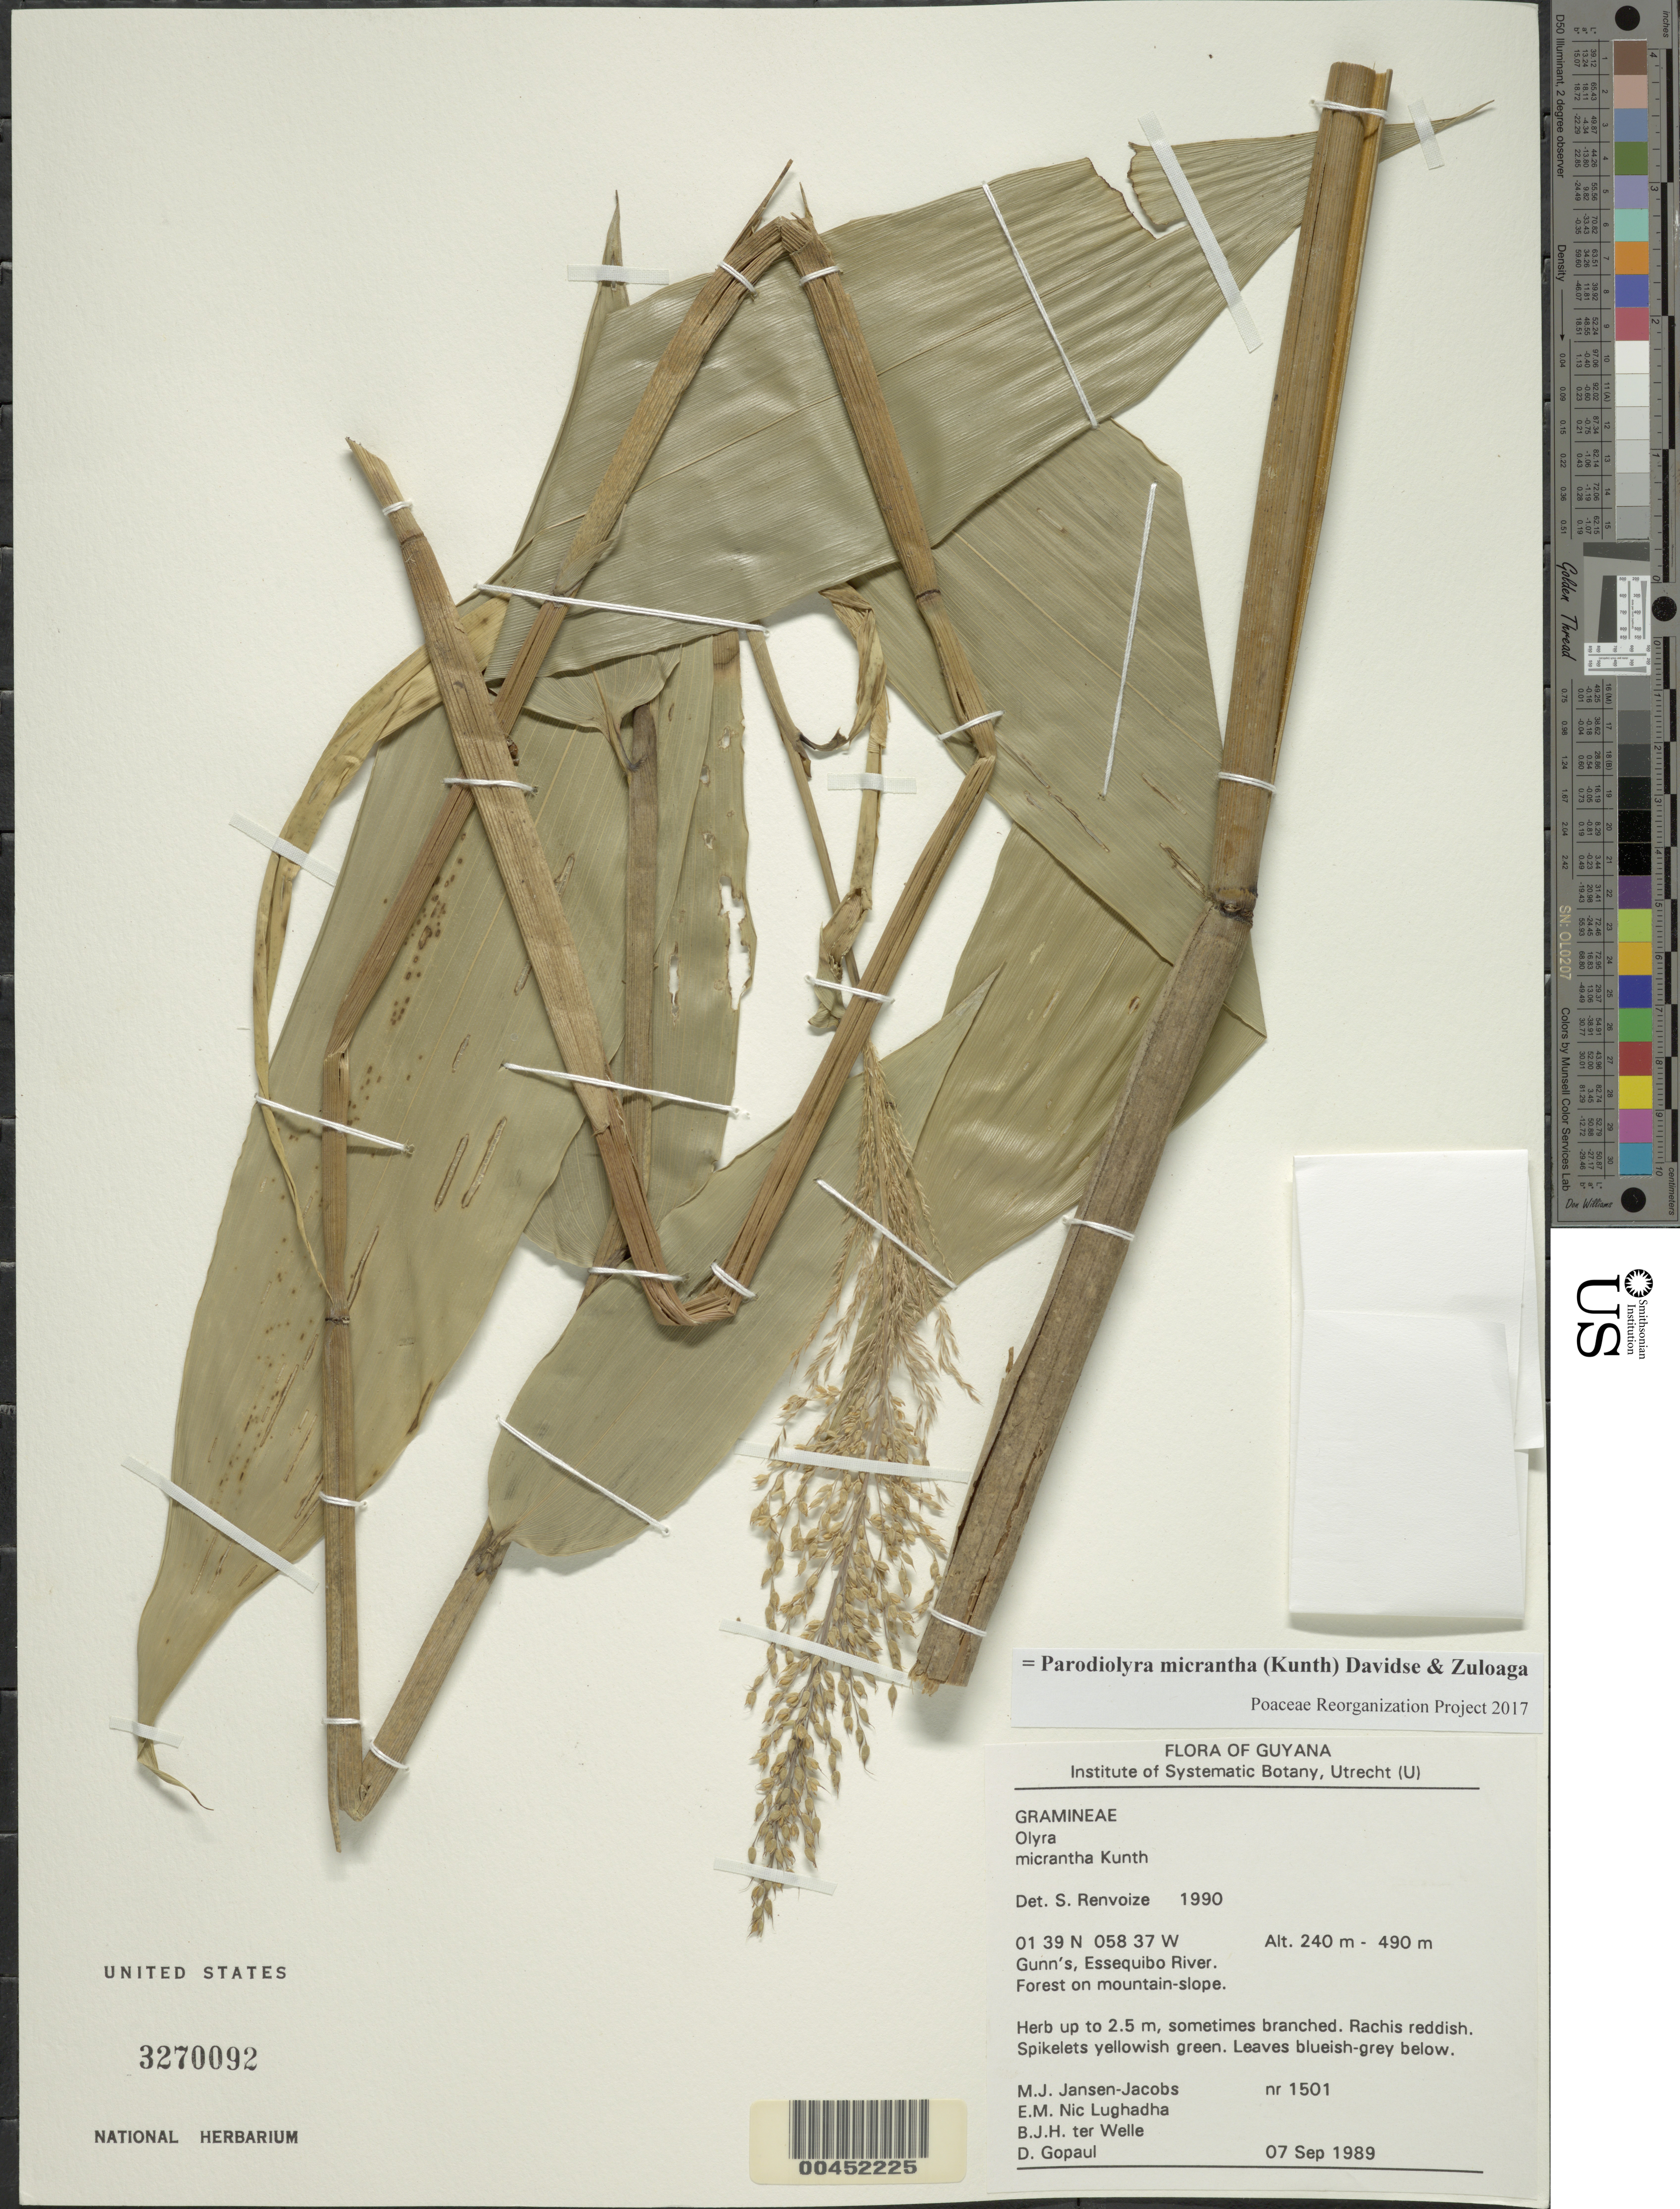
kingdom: Plantae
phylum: Tracheophyta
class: Liliopsida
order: Poales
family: Poaceae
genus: Parodiolyra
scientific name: Parodiolyra micrantha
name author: (Kunth) Davidse & Zuloaga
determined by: Poaceae Reorganization Project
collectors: M. J. Jansen-Jacobs, E. Nic Lughadha, B. Welle & D. Gopaul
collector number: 1501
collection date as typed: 07 Sep 1989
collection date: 1989-09-07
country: Guyana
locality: Gunn's, essiquibo river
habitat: Forest on mtn slope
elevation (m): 240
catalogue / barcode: US 3270092